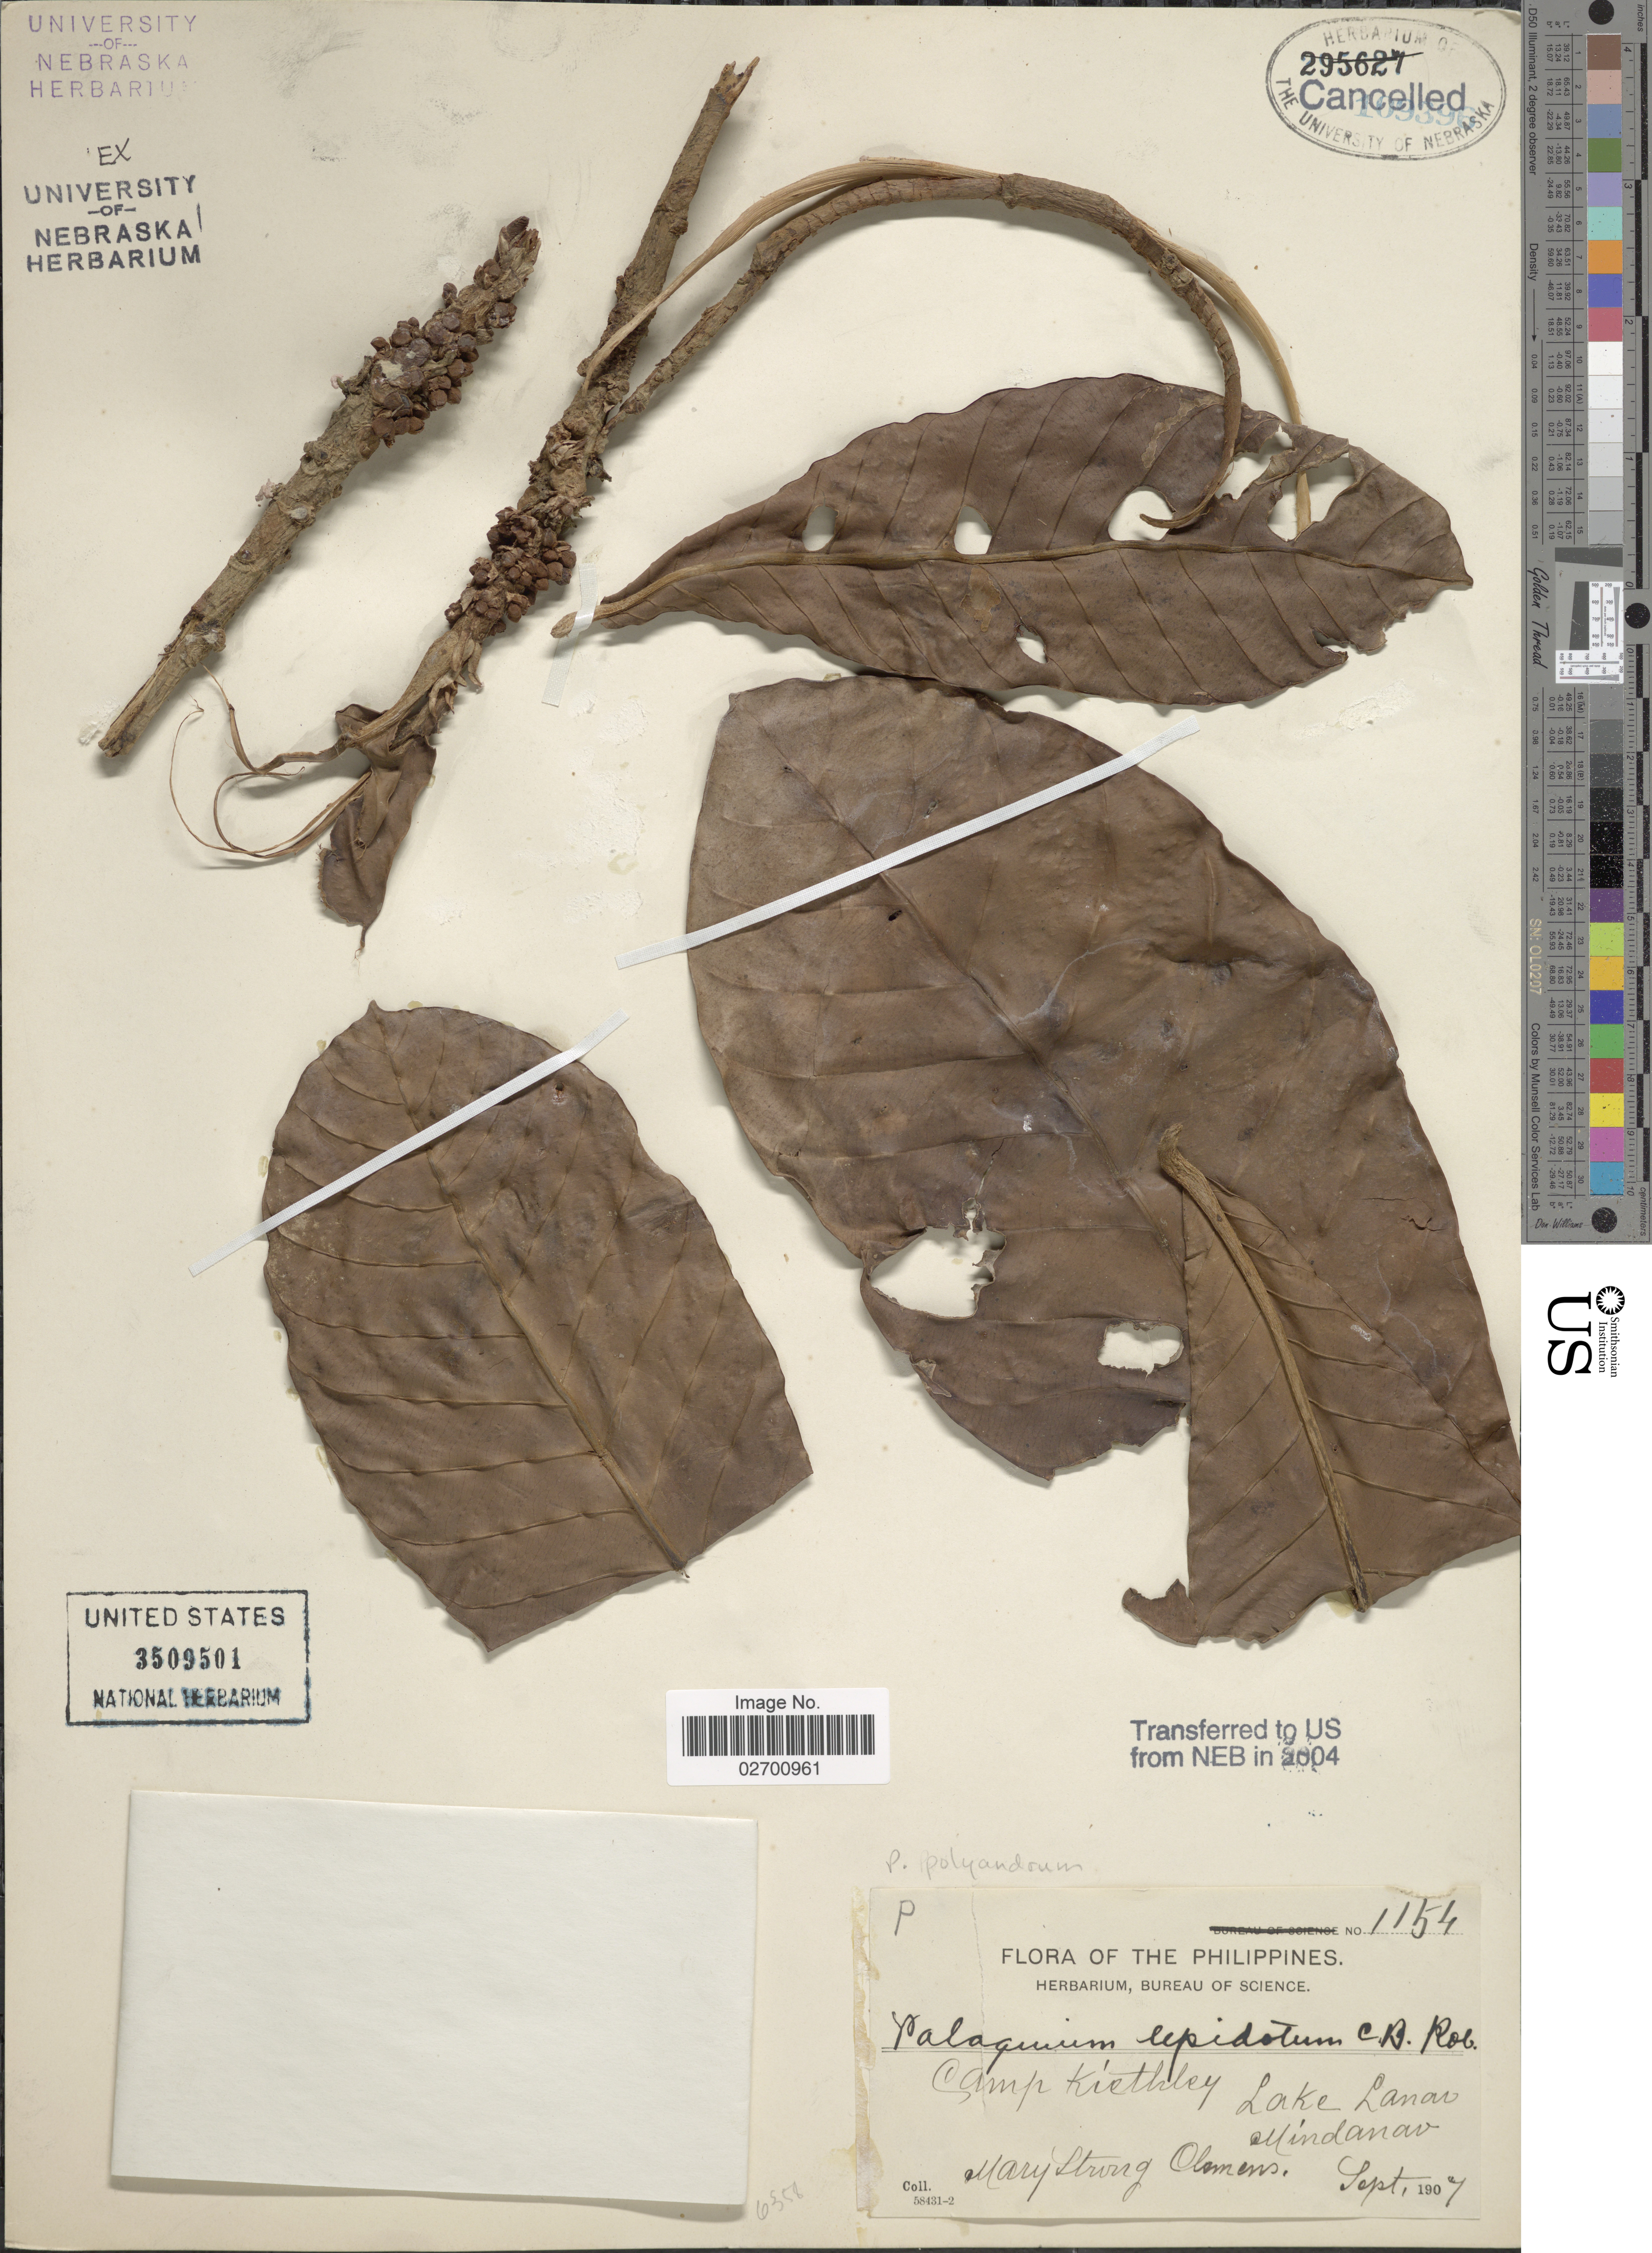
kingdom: Plantae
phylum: Tracheophyta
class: Magnoliopsida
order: Ericales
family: Sapotaceae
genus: Palaquium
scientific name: Palaquium polyandrum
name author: C.B. Rob.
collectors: M. S. Clemens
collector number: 1154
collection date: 1907-09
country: Philippines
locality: Camp Keithley, Lake Lanao, Mindanao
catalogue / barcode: US 3509501